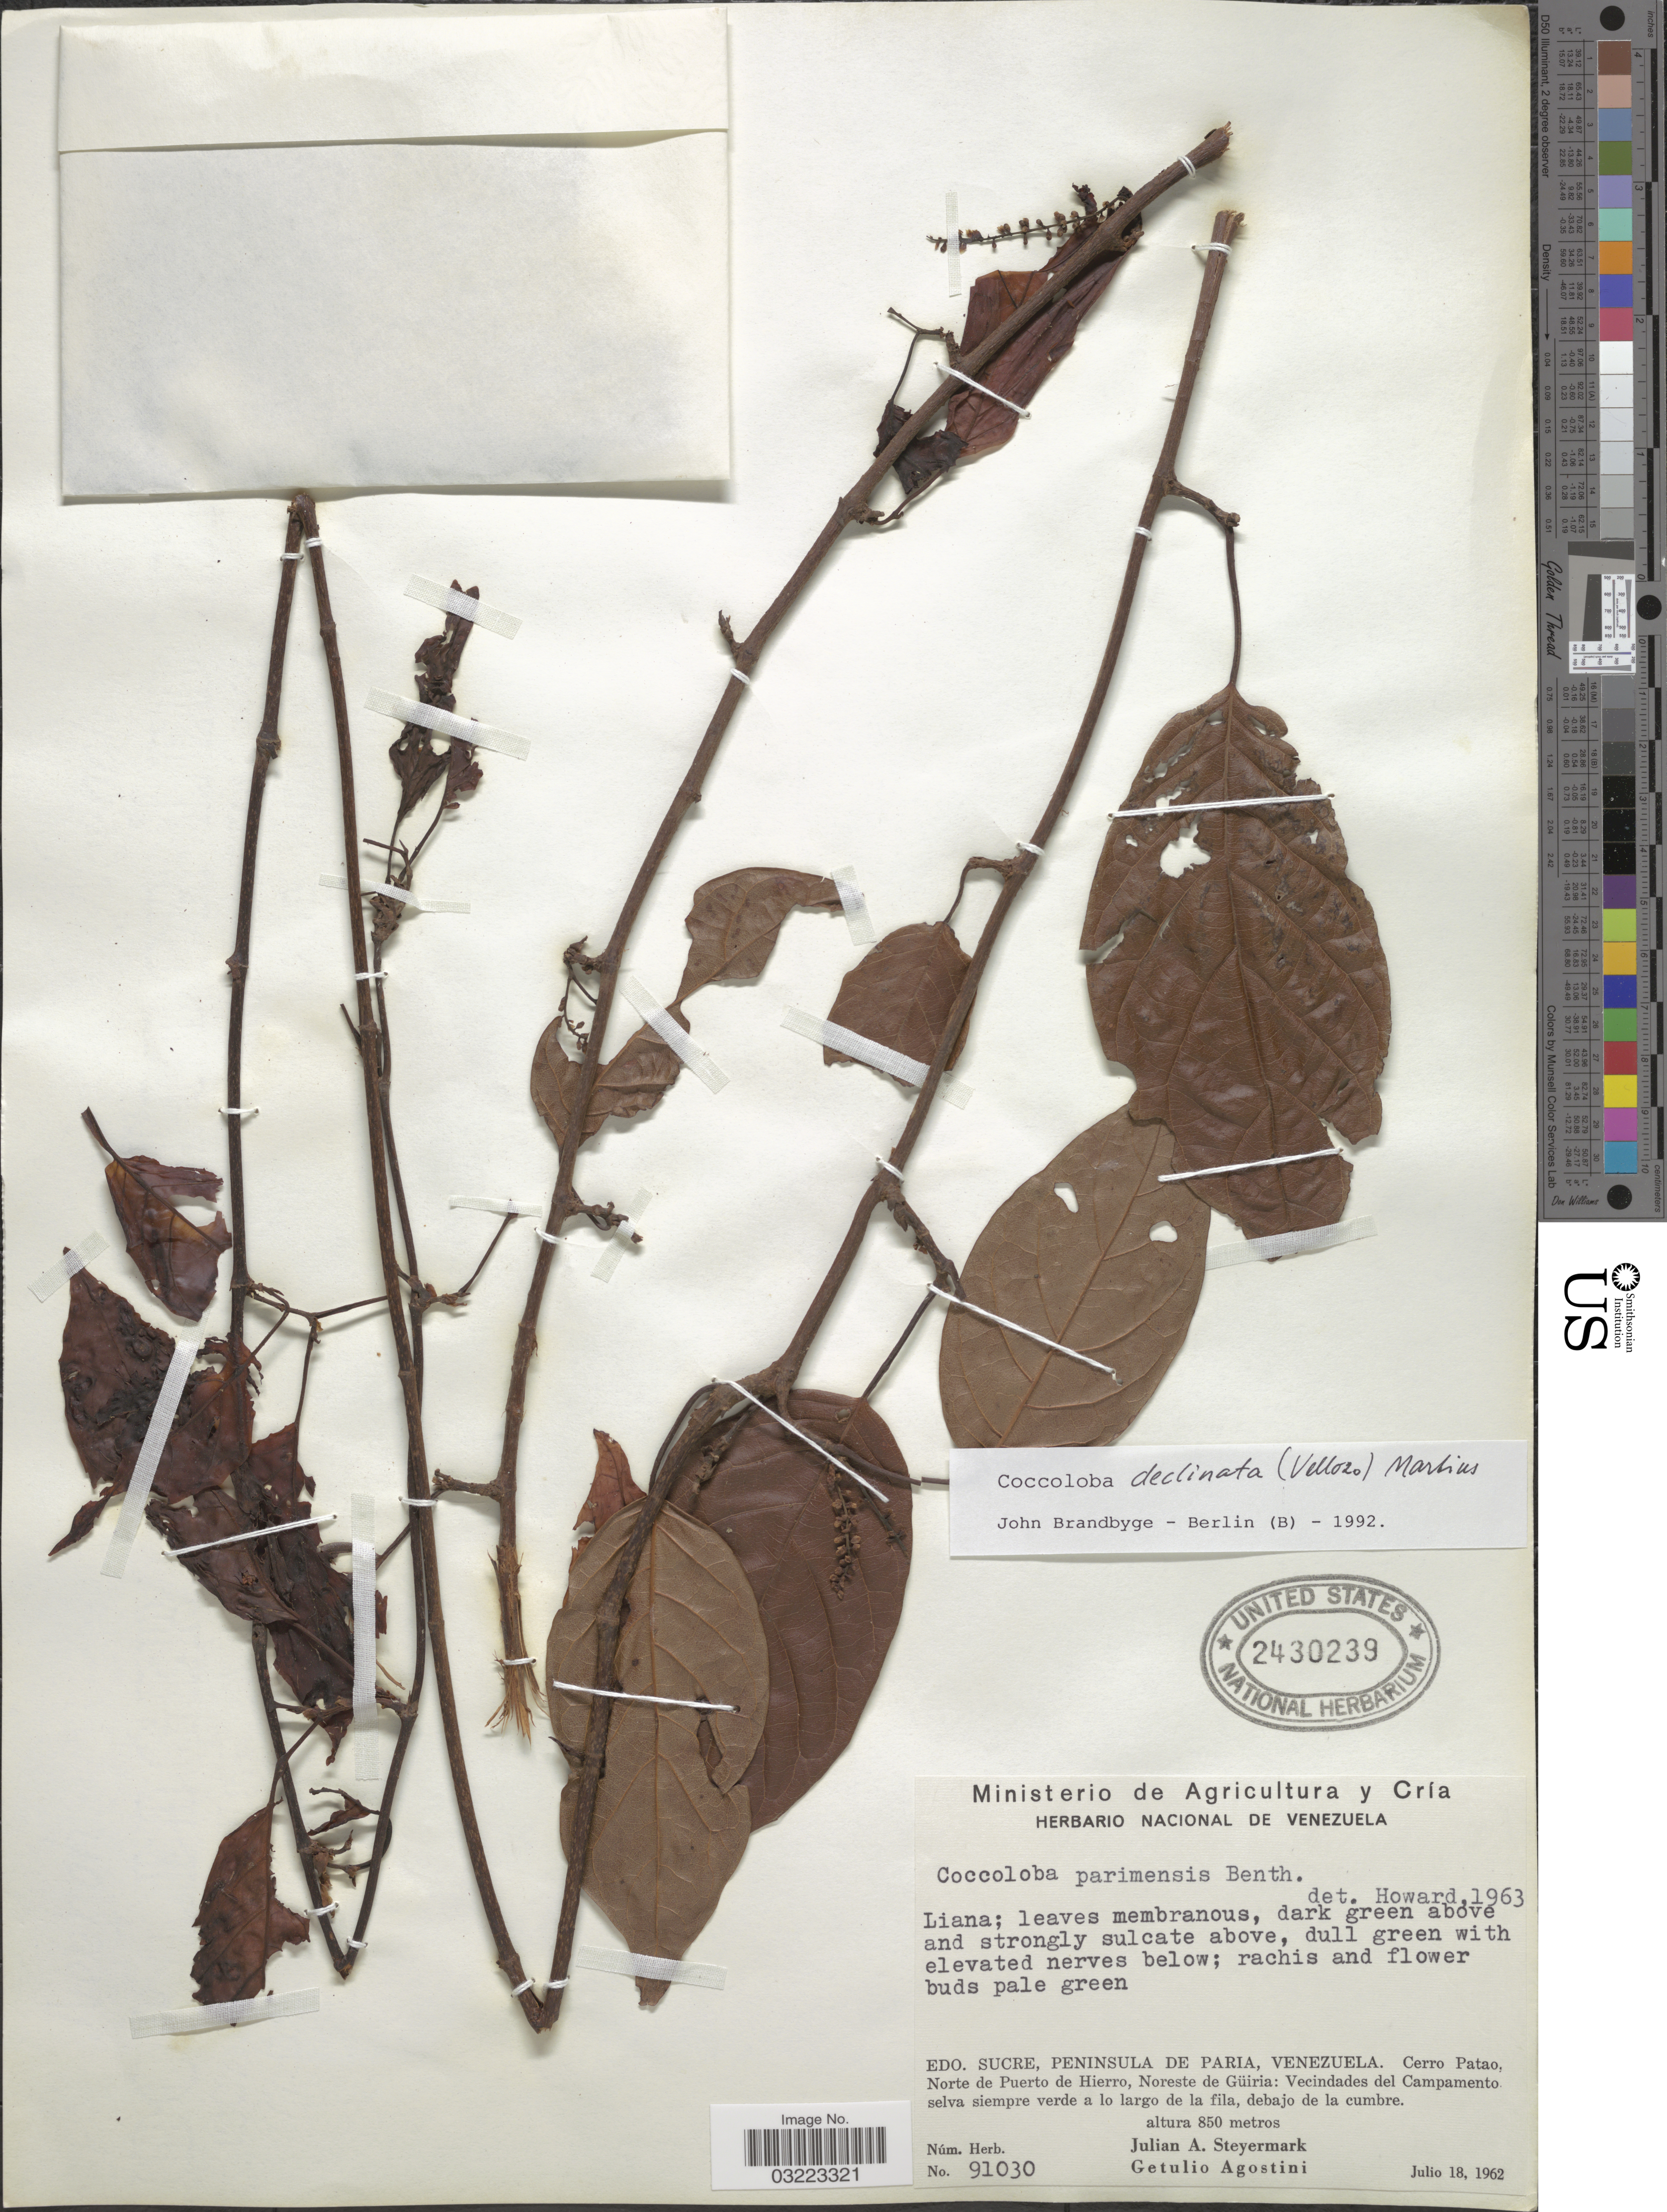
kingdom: Plantae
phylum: Tracheophyta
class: Magnoliopsida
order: Caryophyllales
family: Polygonaceae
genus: Coccoloba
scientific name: Coccoloba declinata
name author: (Vell.) Mart.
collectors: J. Steyermark & G. Agostini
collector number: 91030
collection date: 1962-07-18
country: Venezuela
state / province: Sucre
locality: Peninsula de Paria. Cerro Patao, Norte de Puerto de Hierro, Noreste de Güiria: Vecindades del Campamento.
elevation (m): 850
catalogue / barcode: US 2430239